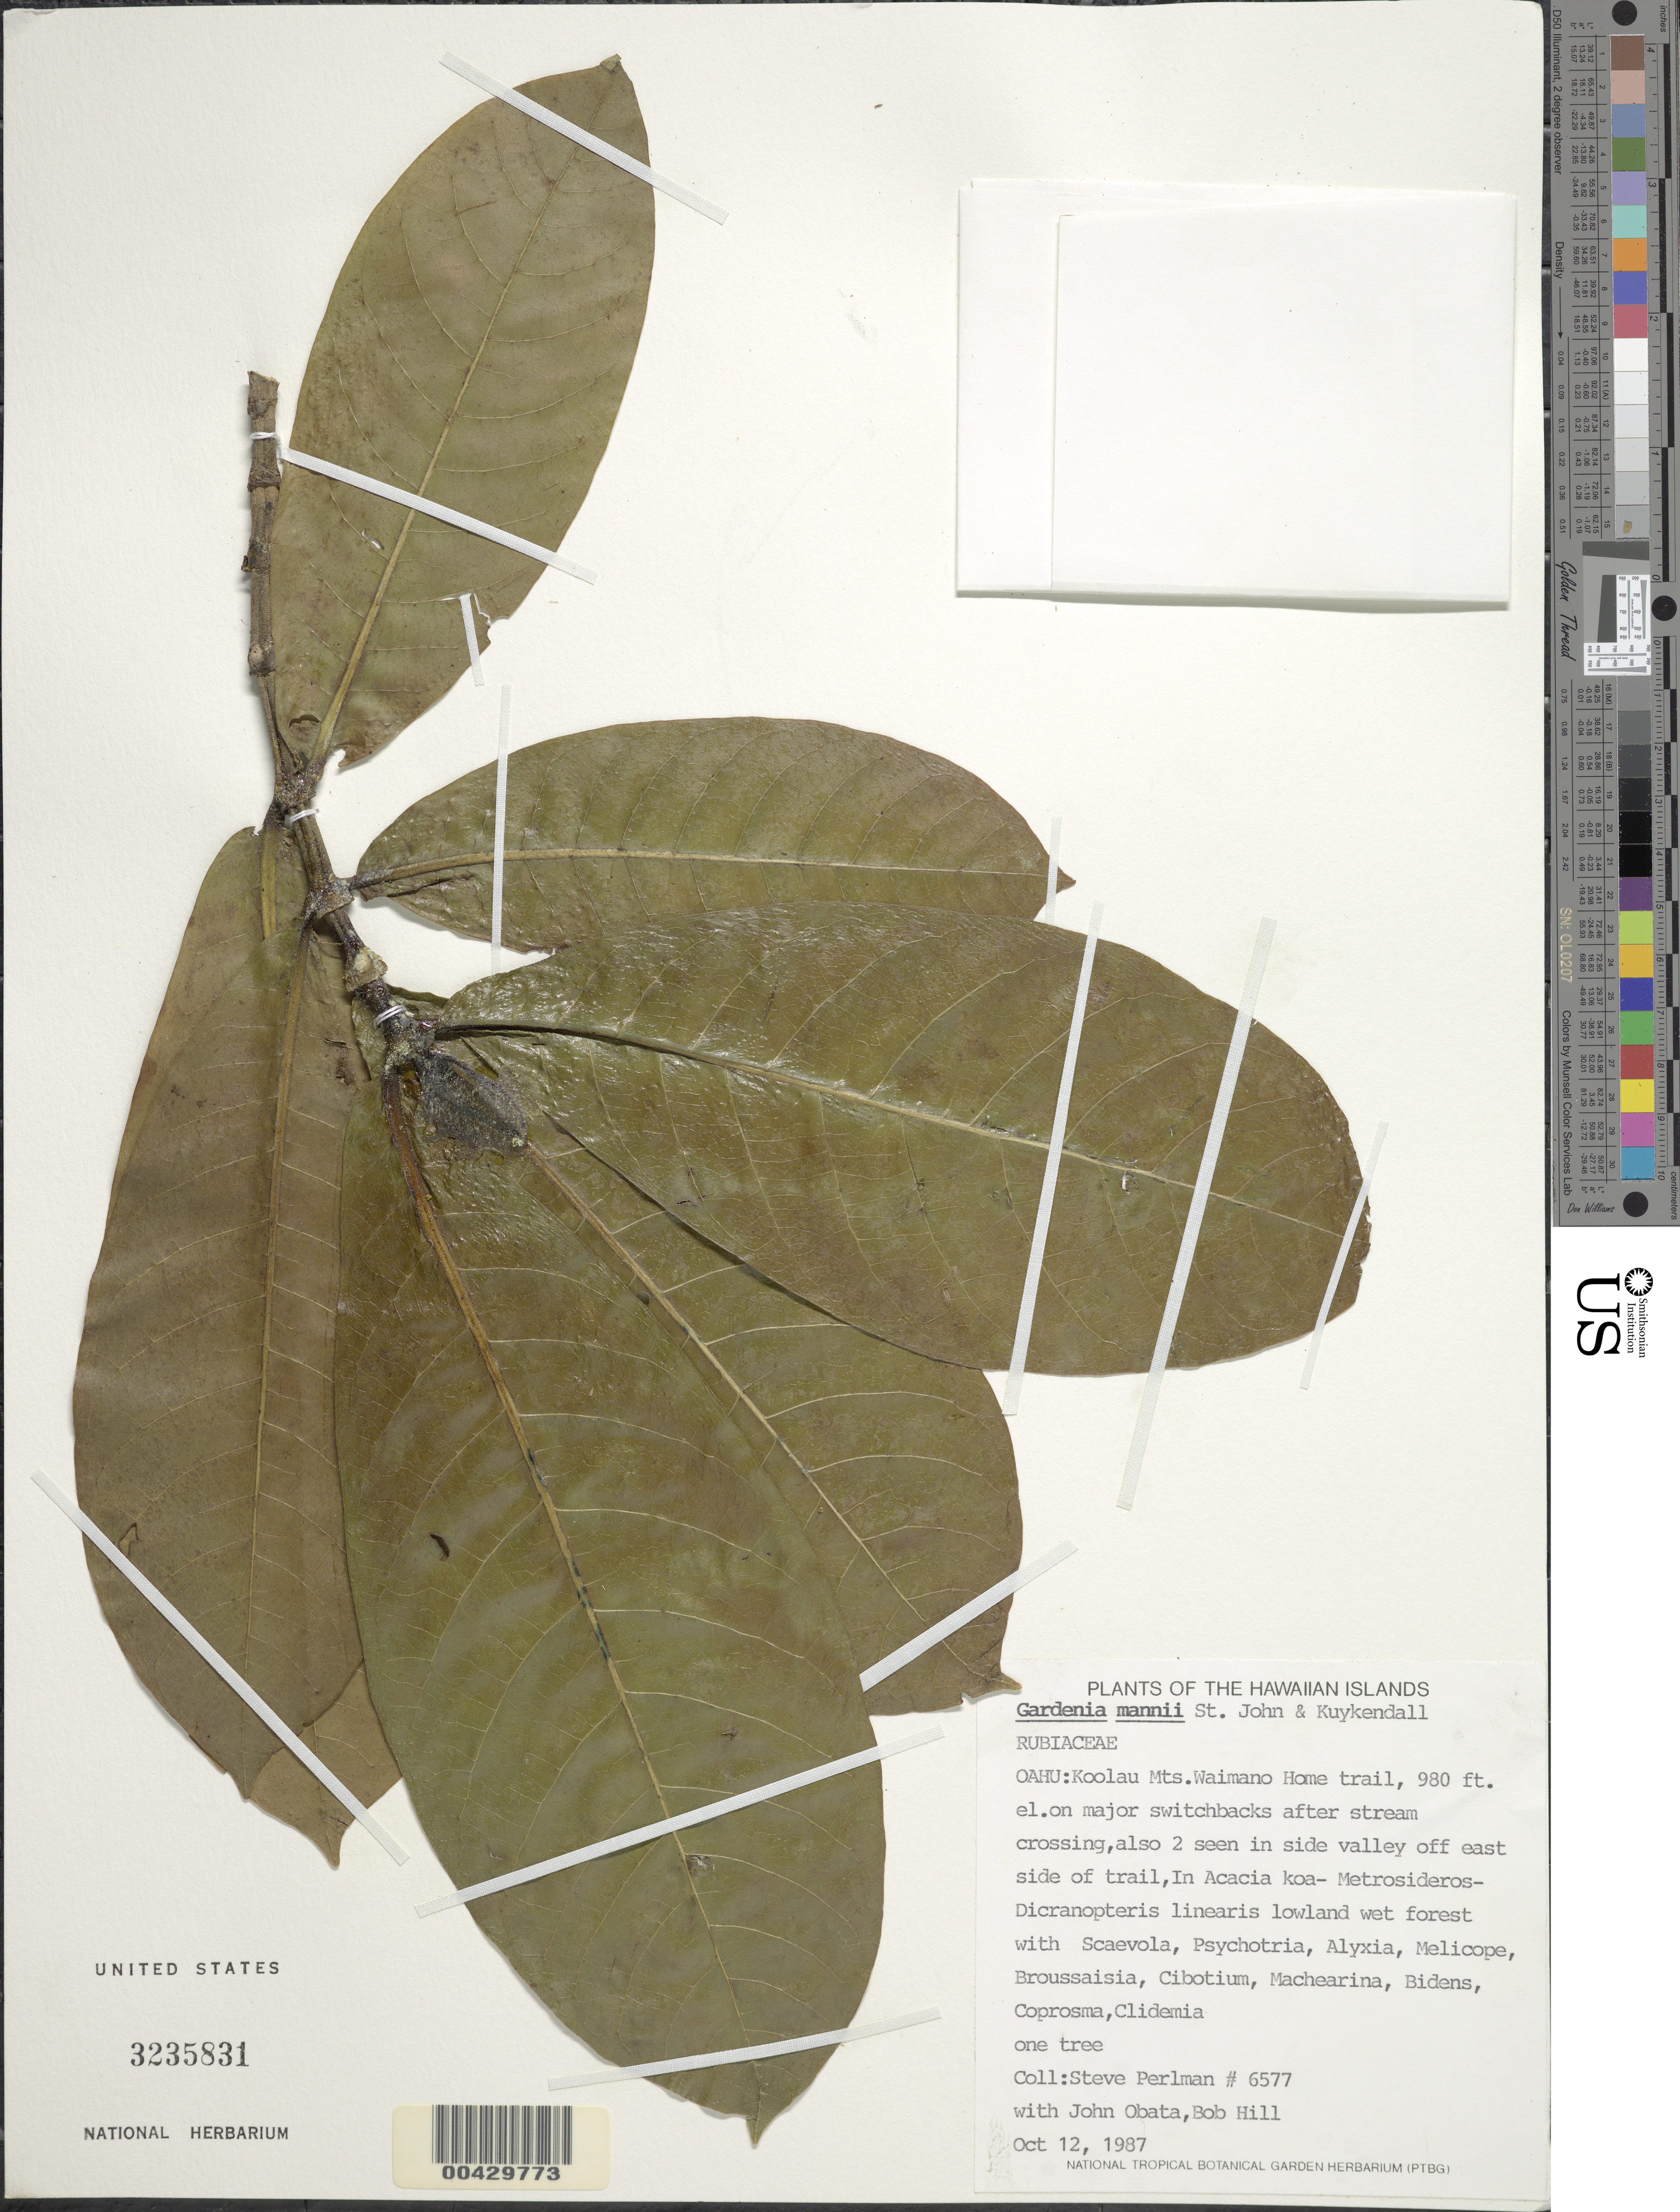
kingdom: Plantae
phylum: Tracheophyta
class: Magnoliopsida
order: Gentianales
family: Rubiaceae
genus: Gardenia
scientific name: Gardenia mannii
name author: H. St. John & Kuykendall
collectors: S. P. Perlman, J. Obata & B. Hill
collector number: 6577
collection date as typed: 12 Oct 1987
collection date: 1987-10-12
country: United States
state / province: Hawaii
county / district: Honolulu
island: Oahu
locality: Koolau Mountains, Waimano Home trail, on major switchbacks after stream crossing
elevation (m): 299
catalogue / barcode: US 3235831